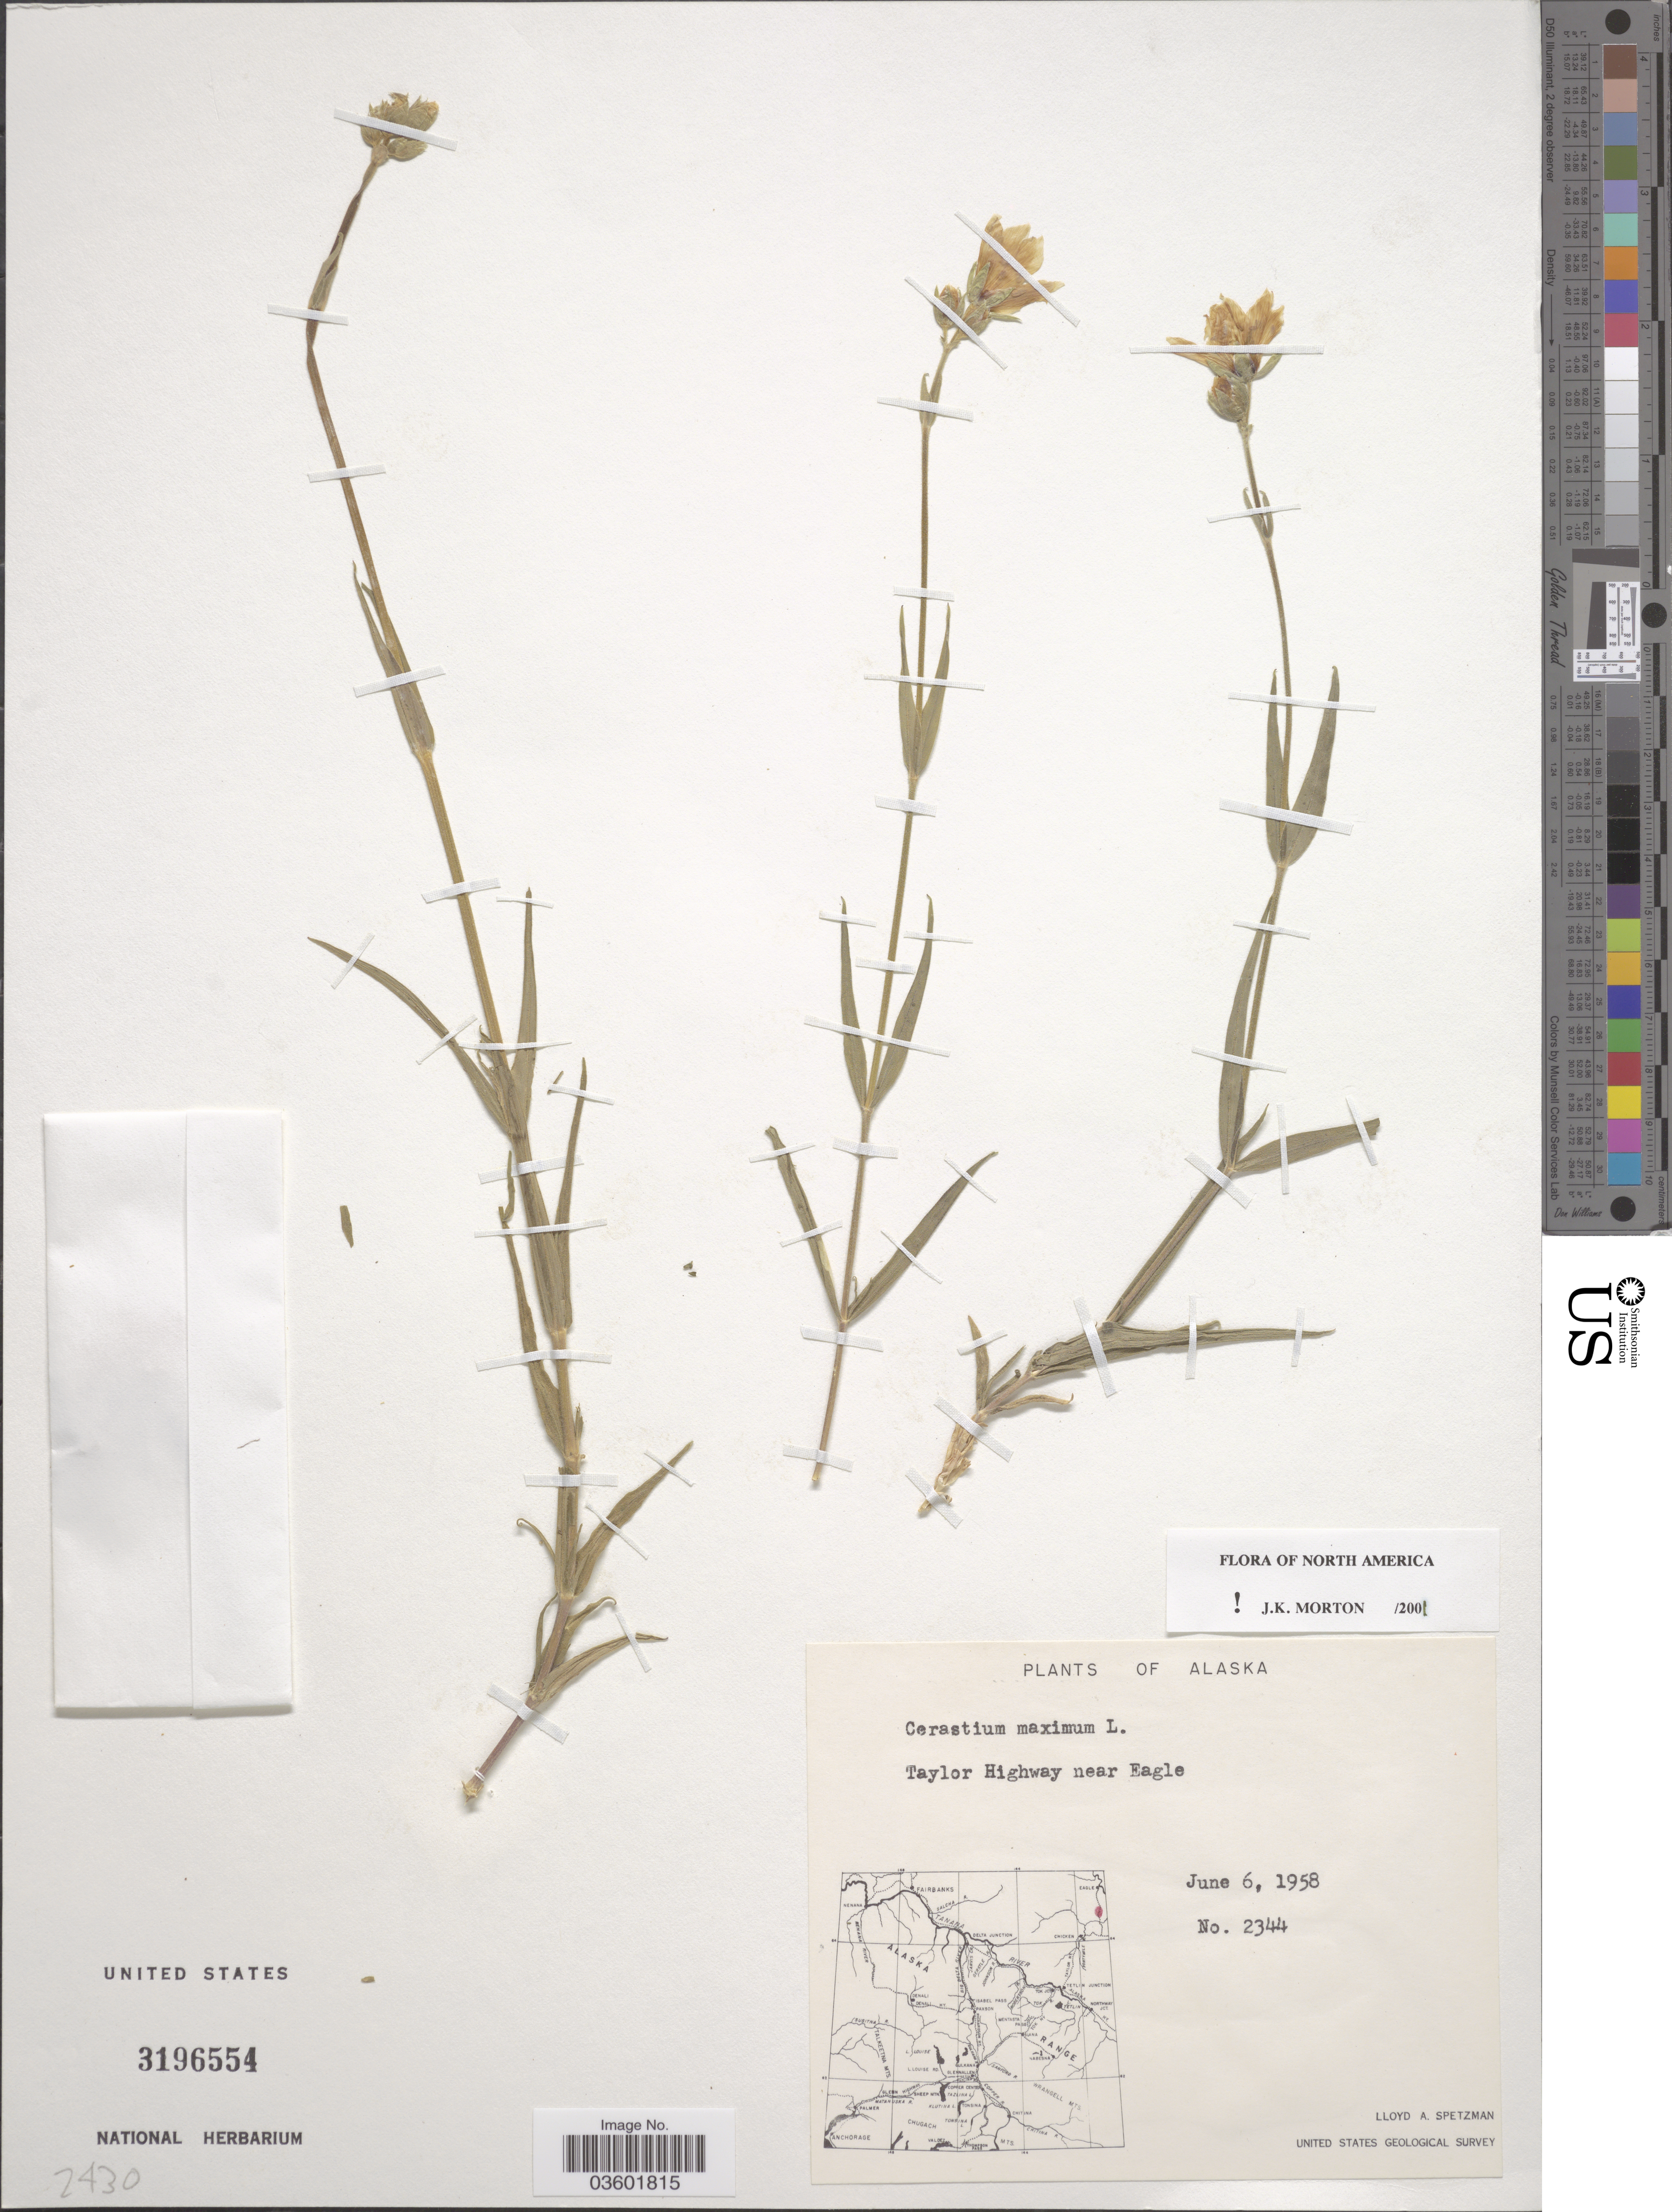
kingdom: Plantae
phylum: Tracheophyta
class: Magnoliopsida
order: Caryophyllales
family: Caryophyllaceae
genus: Cerastium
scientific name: Cerastium maximum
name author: L.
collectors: L. Spetzman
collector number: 2344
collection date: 1958-06-06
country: United States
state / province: Alaska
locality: Taylor Highway near Eagle.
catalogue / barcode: US 3196554